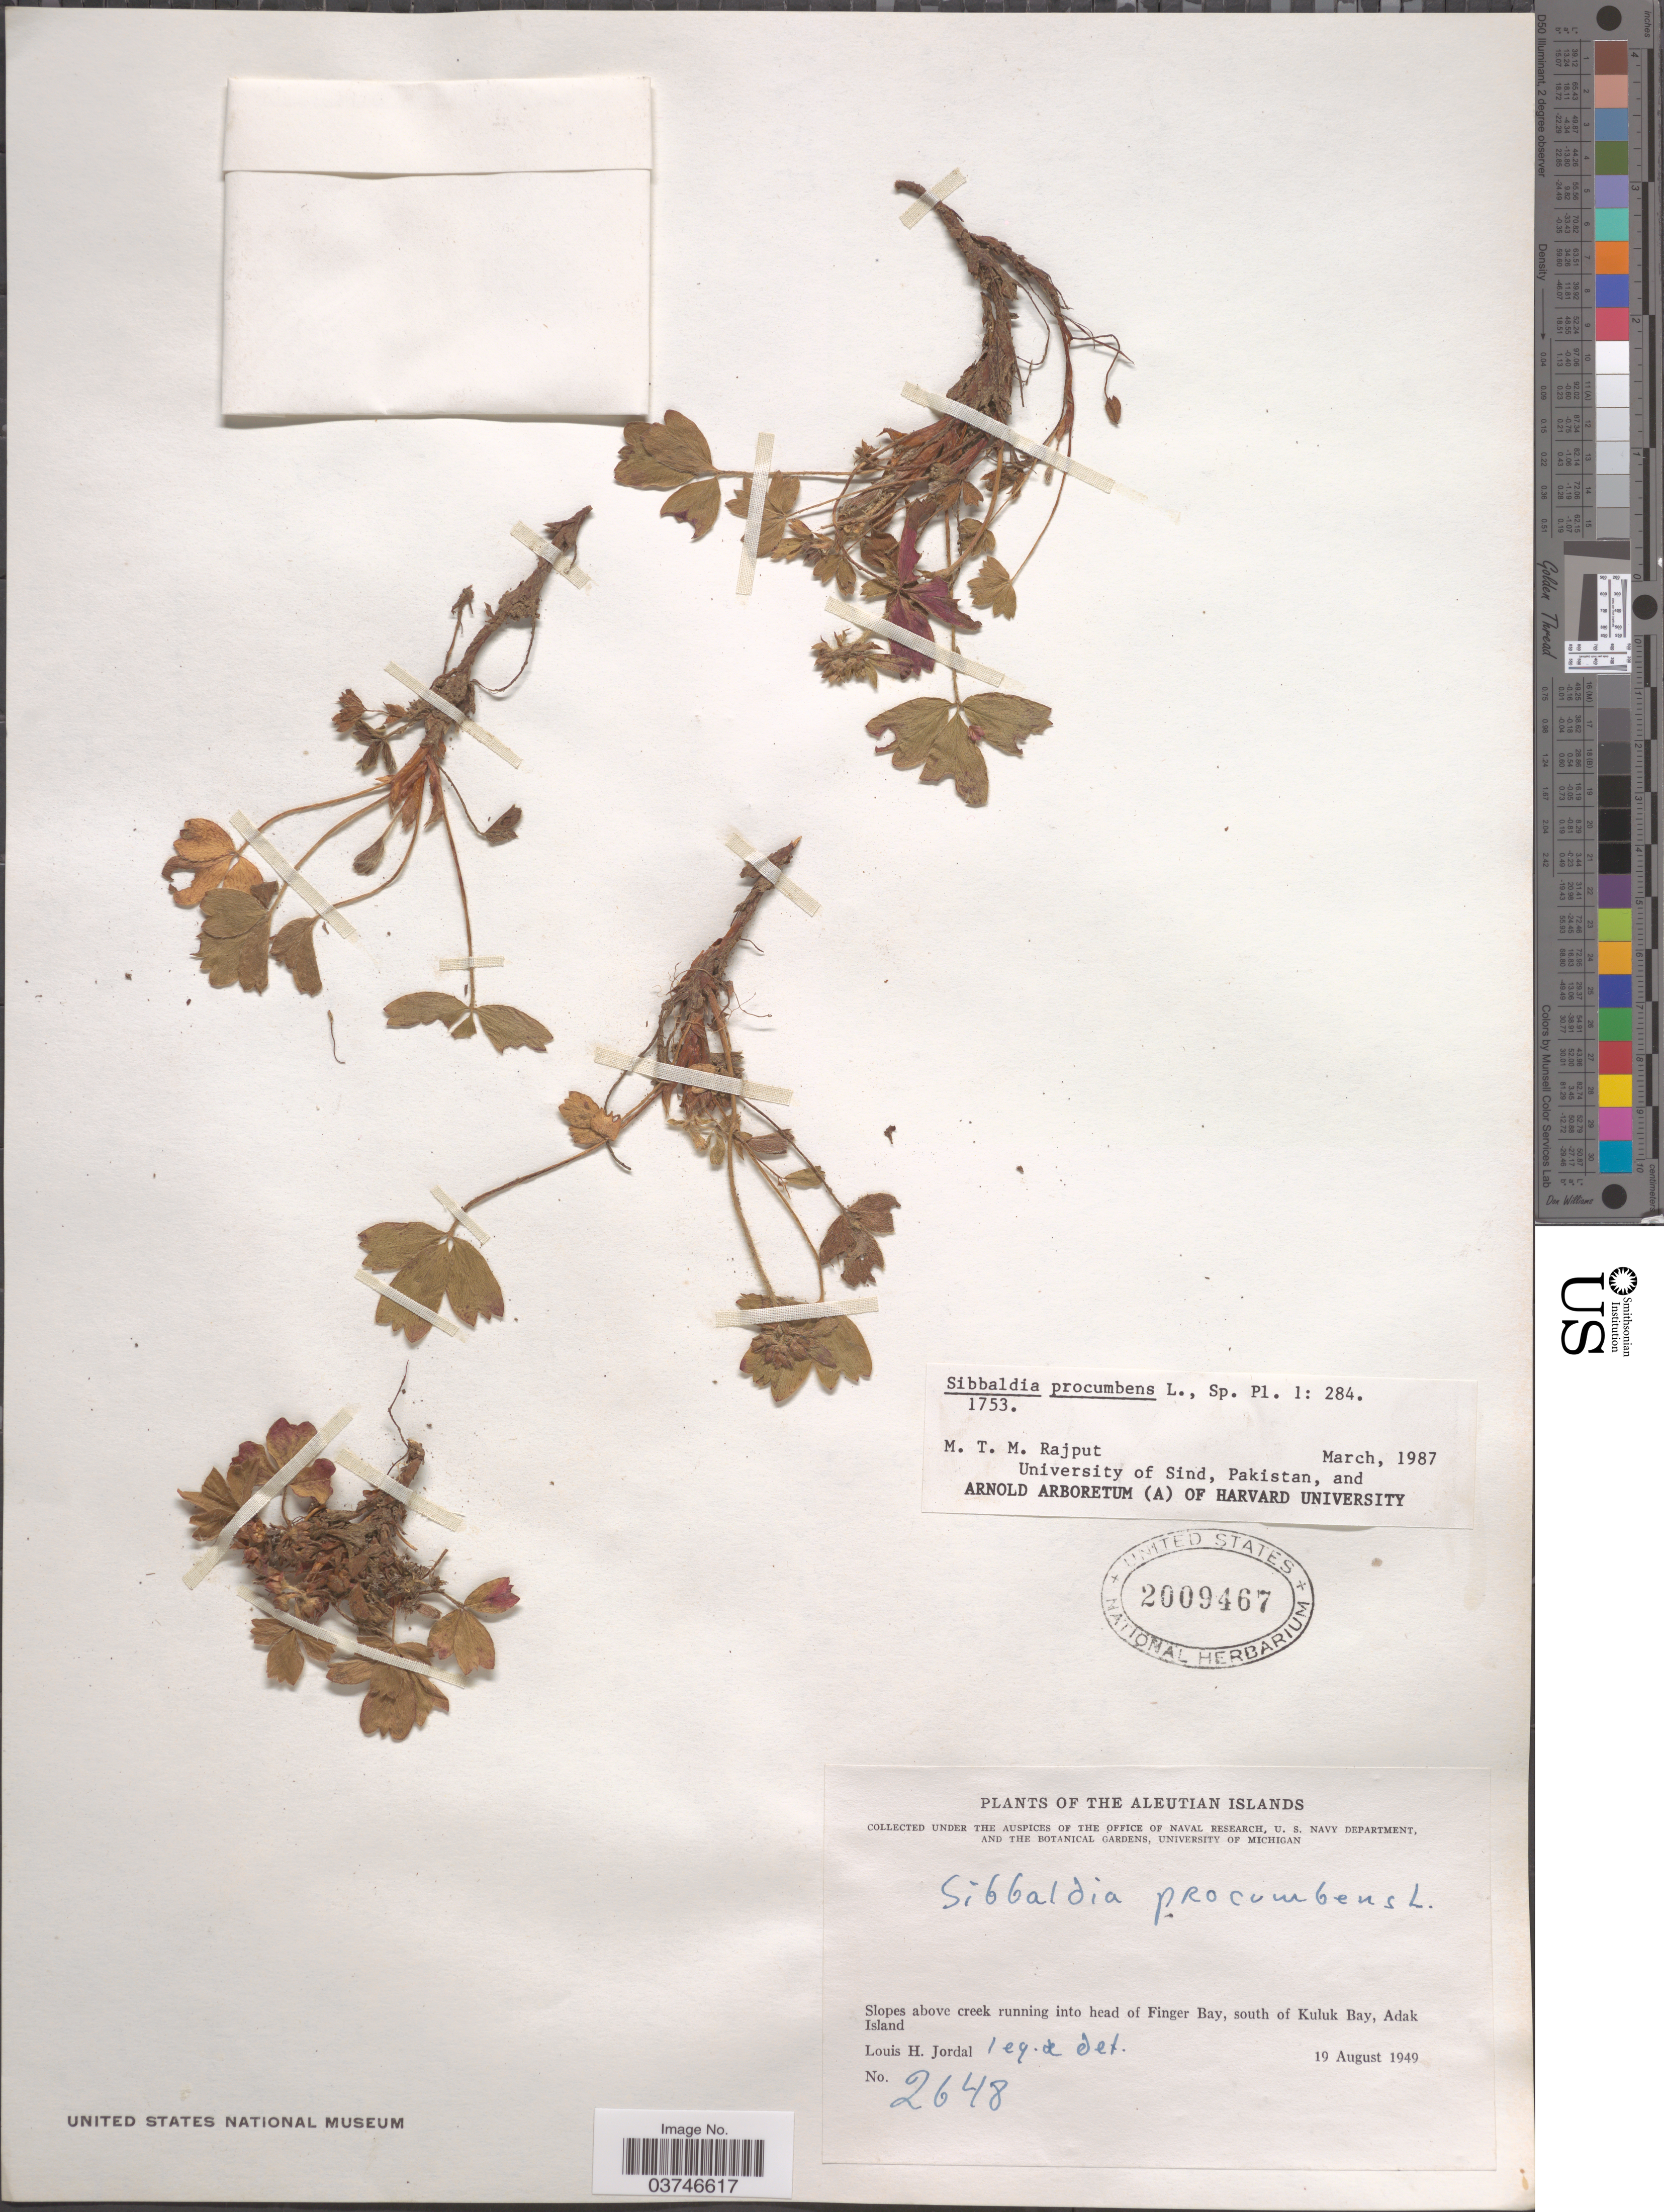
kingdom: Plantae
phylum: Tracheophyta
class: Magnoliopsida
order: Rosales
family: Rosaceae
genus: Sibbaldia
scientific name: Sibbaldia procumbens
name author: L.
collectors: L. Jordal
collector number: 2648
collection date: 1949-08-19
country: United States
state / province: Alaska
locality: Aleutian Islands. Slopes above creek running into head of Finger Bay, south of Kuluk Bay, Adak Island.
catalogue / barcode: US 2009467